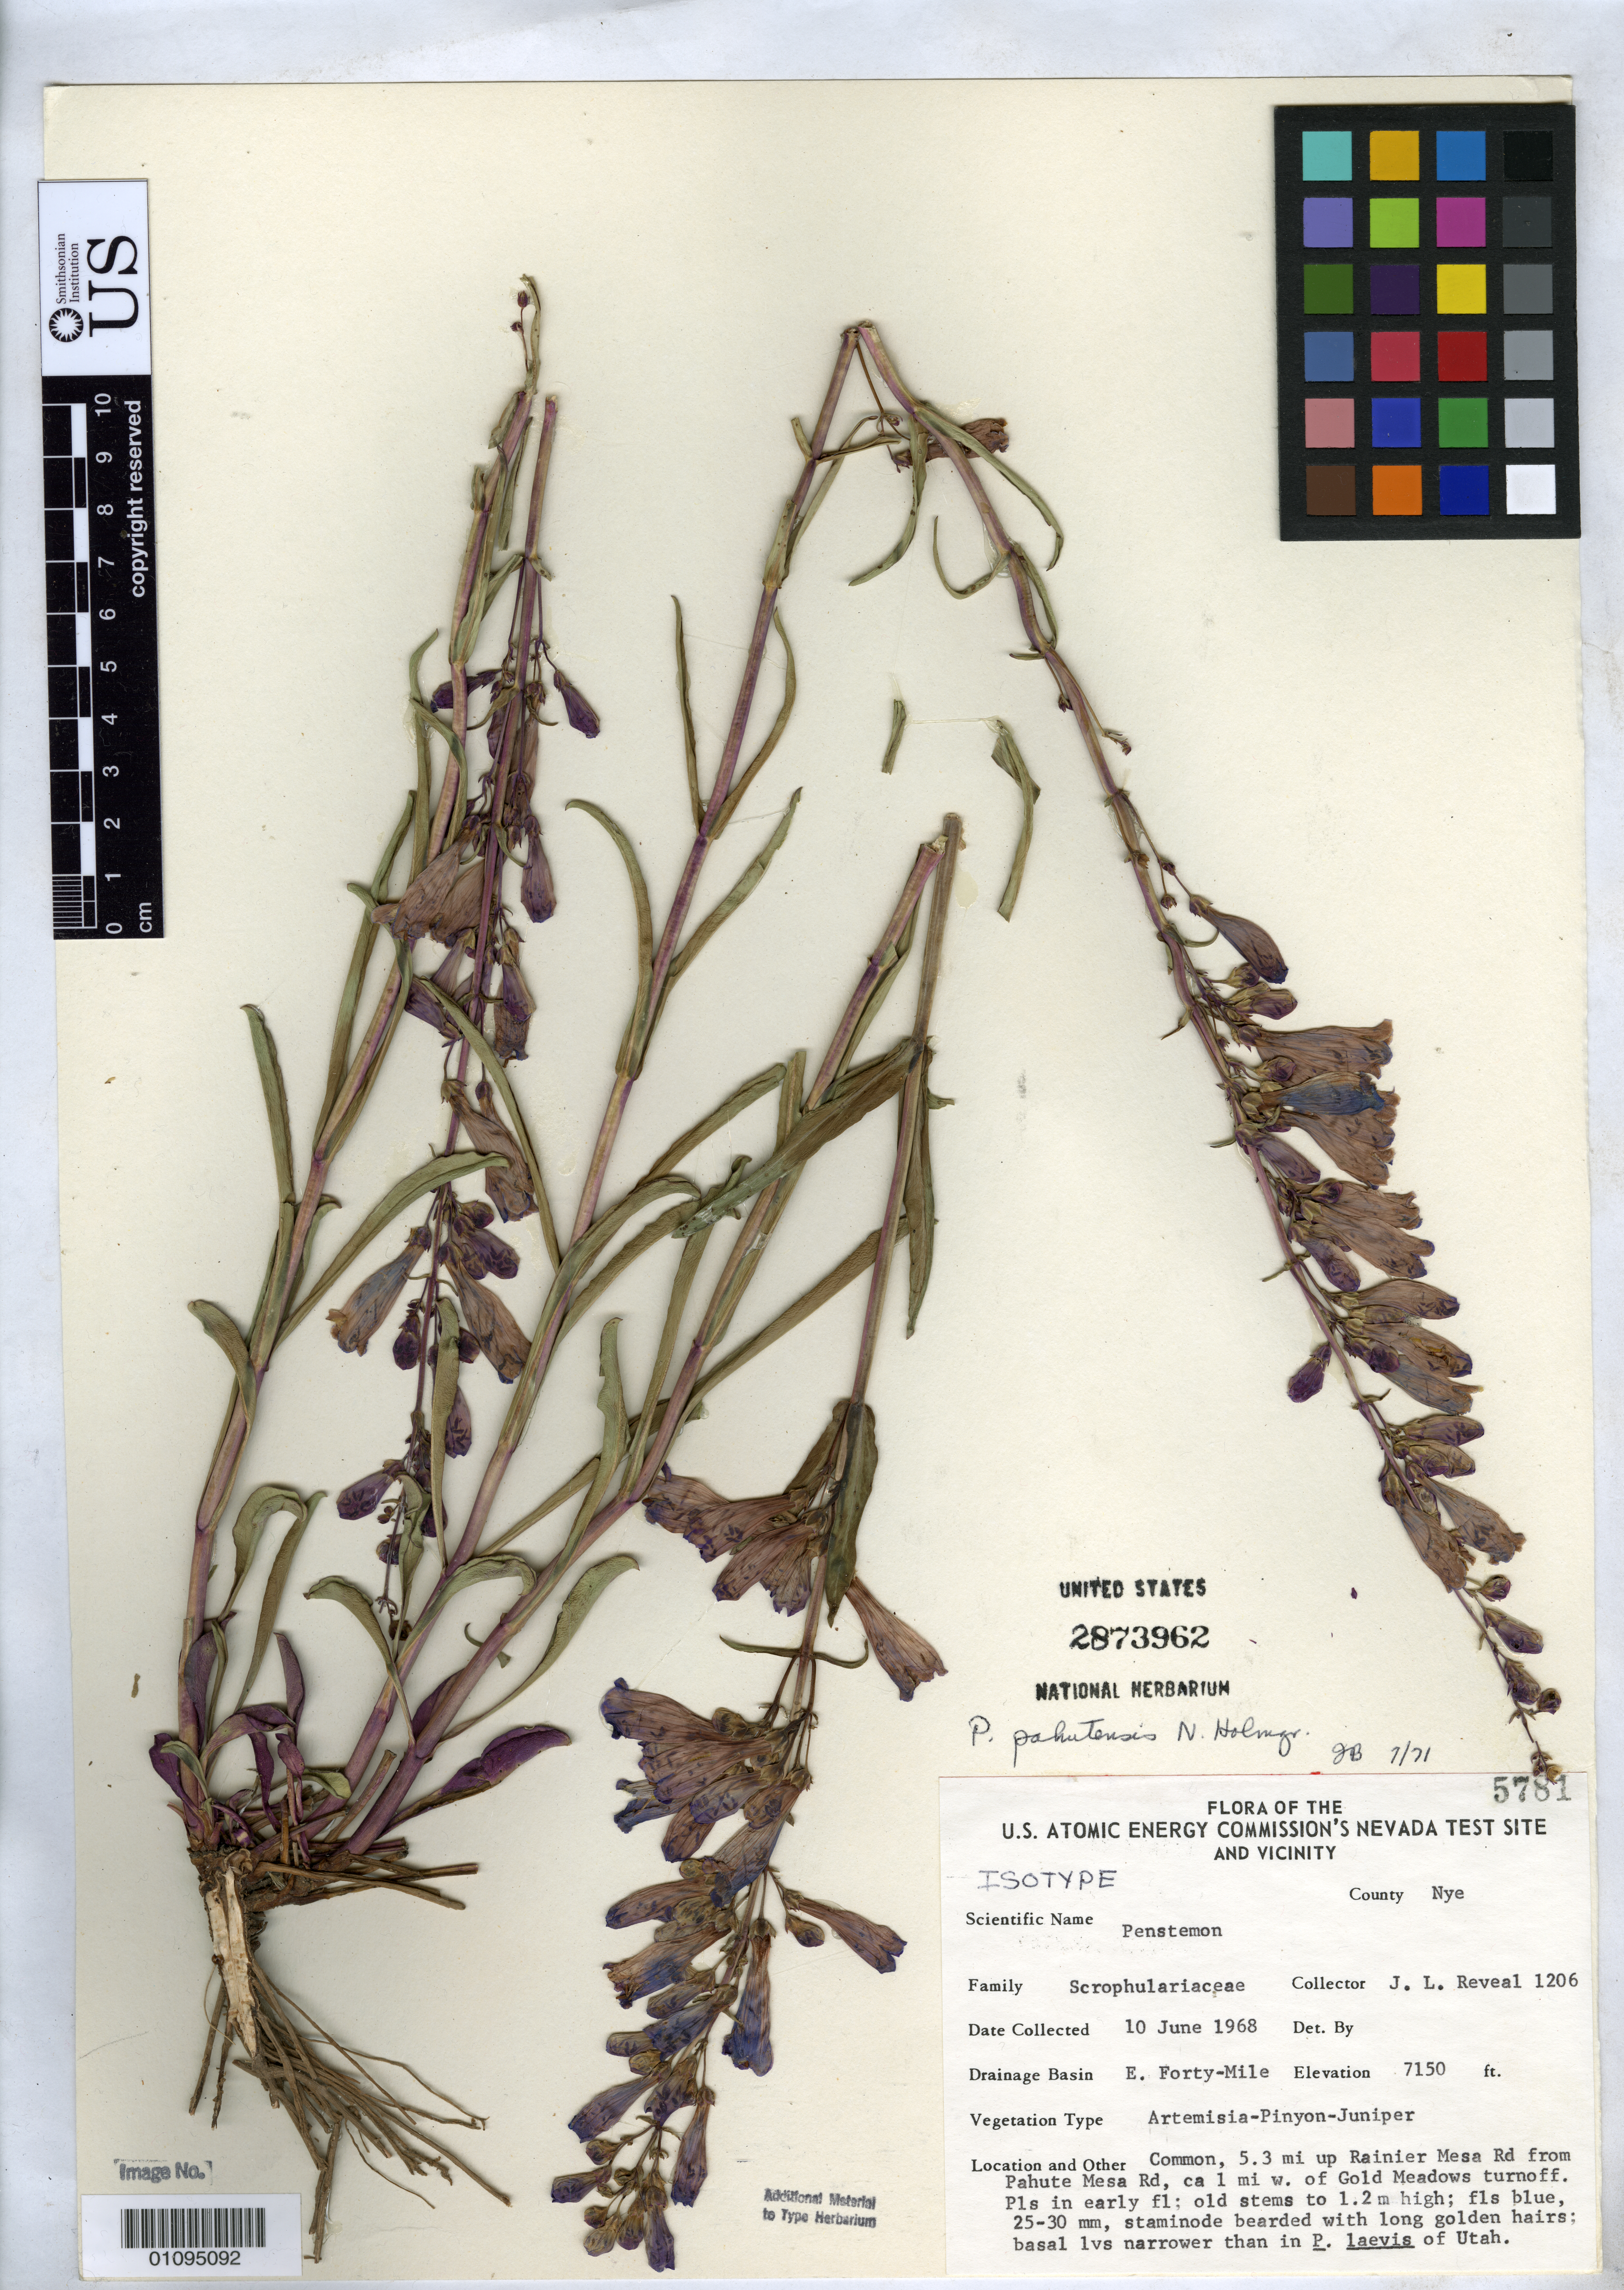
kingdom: Plantae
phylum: Tracheophyta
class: Magnoliopsida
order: Lamiales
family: Plantaginaceae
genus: Penstemon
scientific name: Penstemon pahutensis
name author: N.H. Holmgren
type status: Isotype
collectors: J. L. Reveal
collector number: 1206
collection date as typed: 10 Jun 1968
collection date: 1968-06-10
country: United States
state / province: Nevada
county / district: Nye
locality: Nevada test site; 5.3 mi up Rainier Mesa Rd from Pahute Mesa Rd, ca 1 mi W of Gold Meadows turnoff. E. Forty-Mile Drainage Basin.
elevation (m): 2179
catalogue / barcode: US 2873962